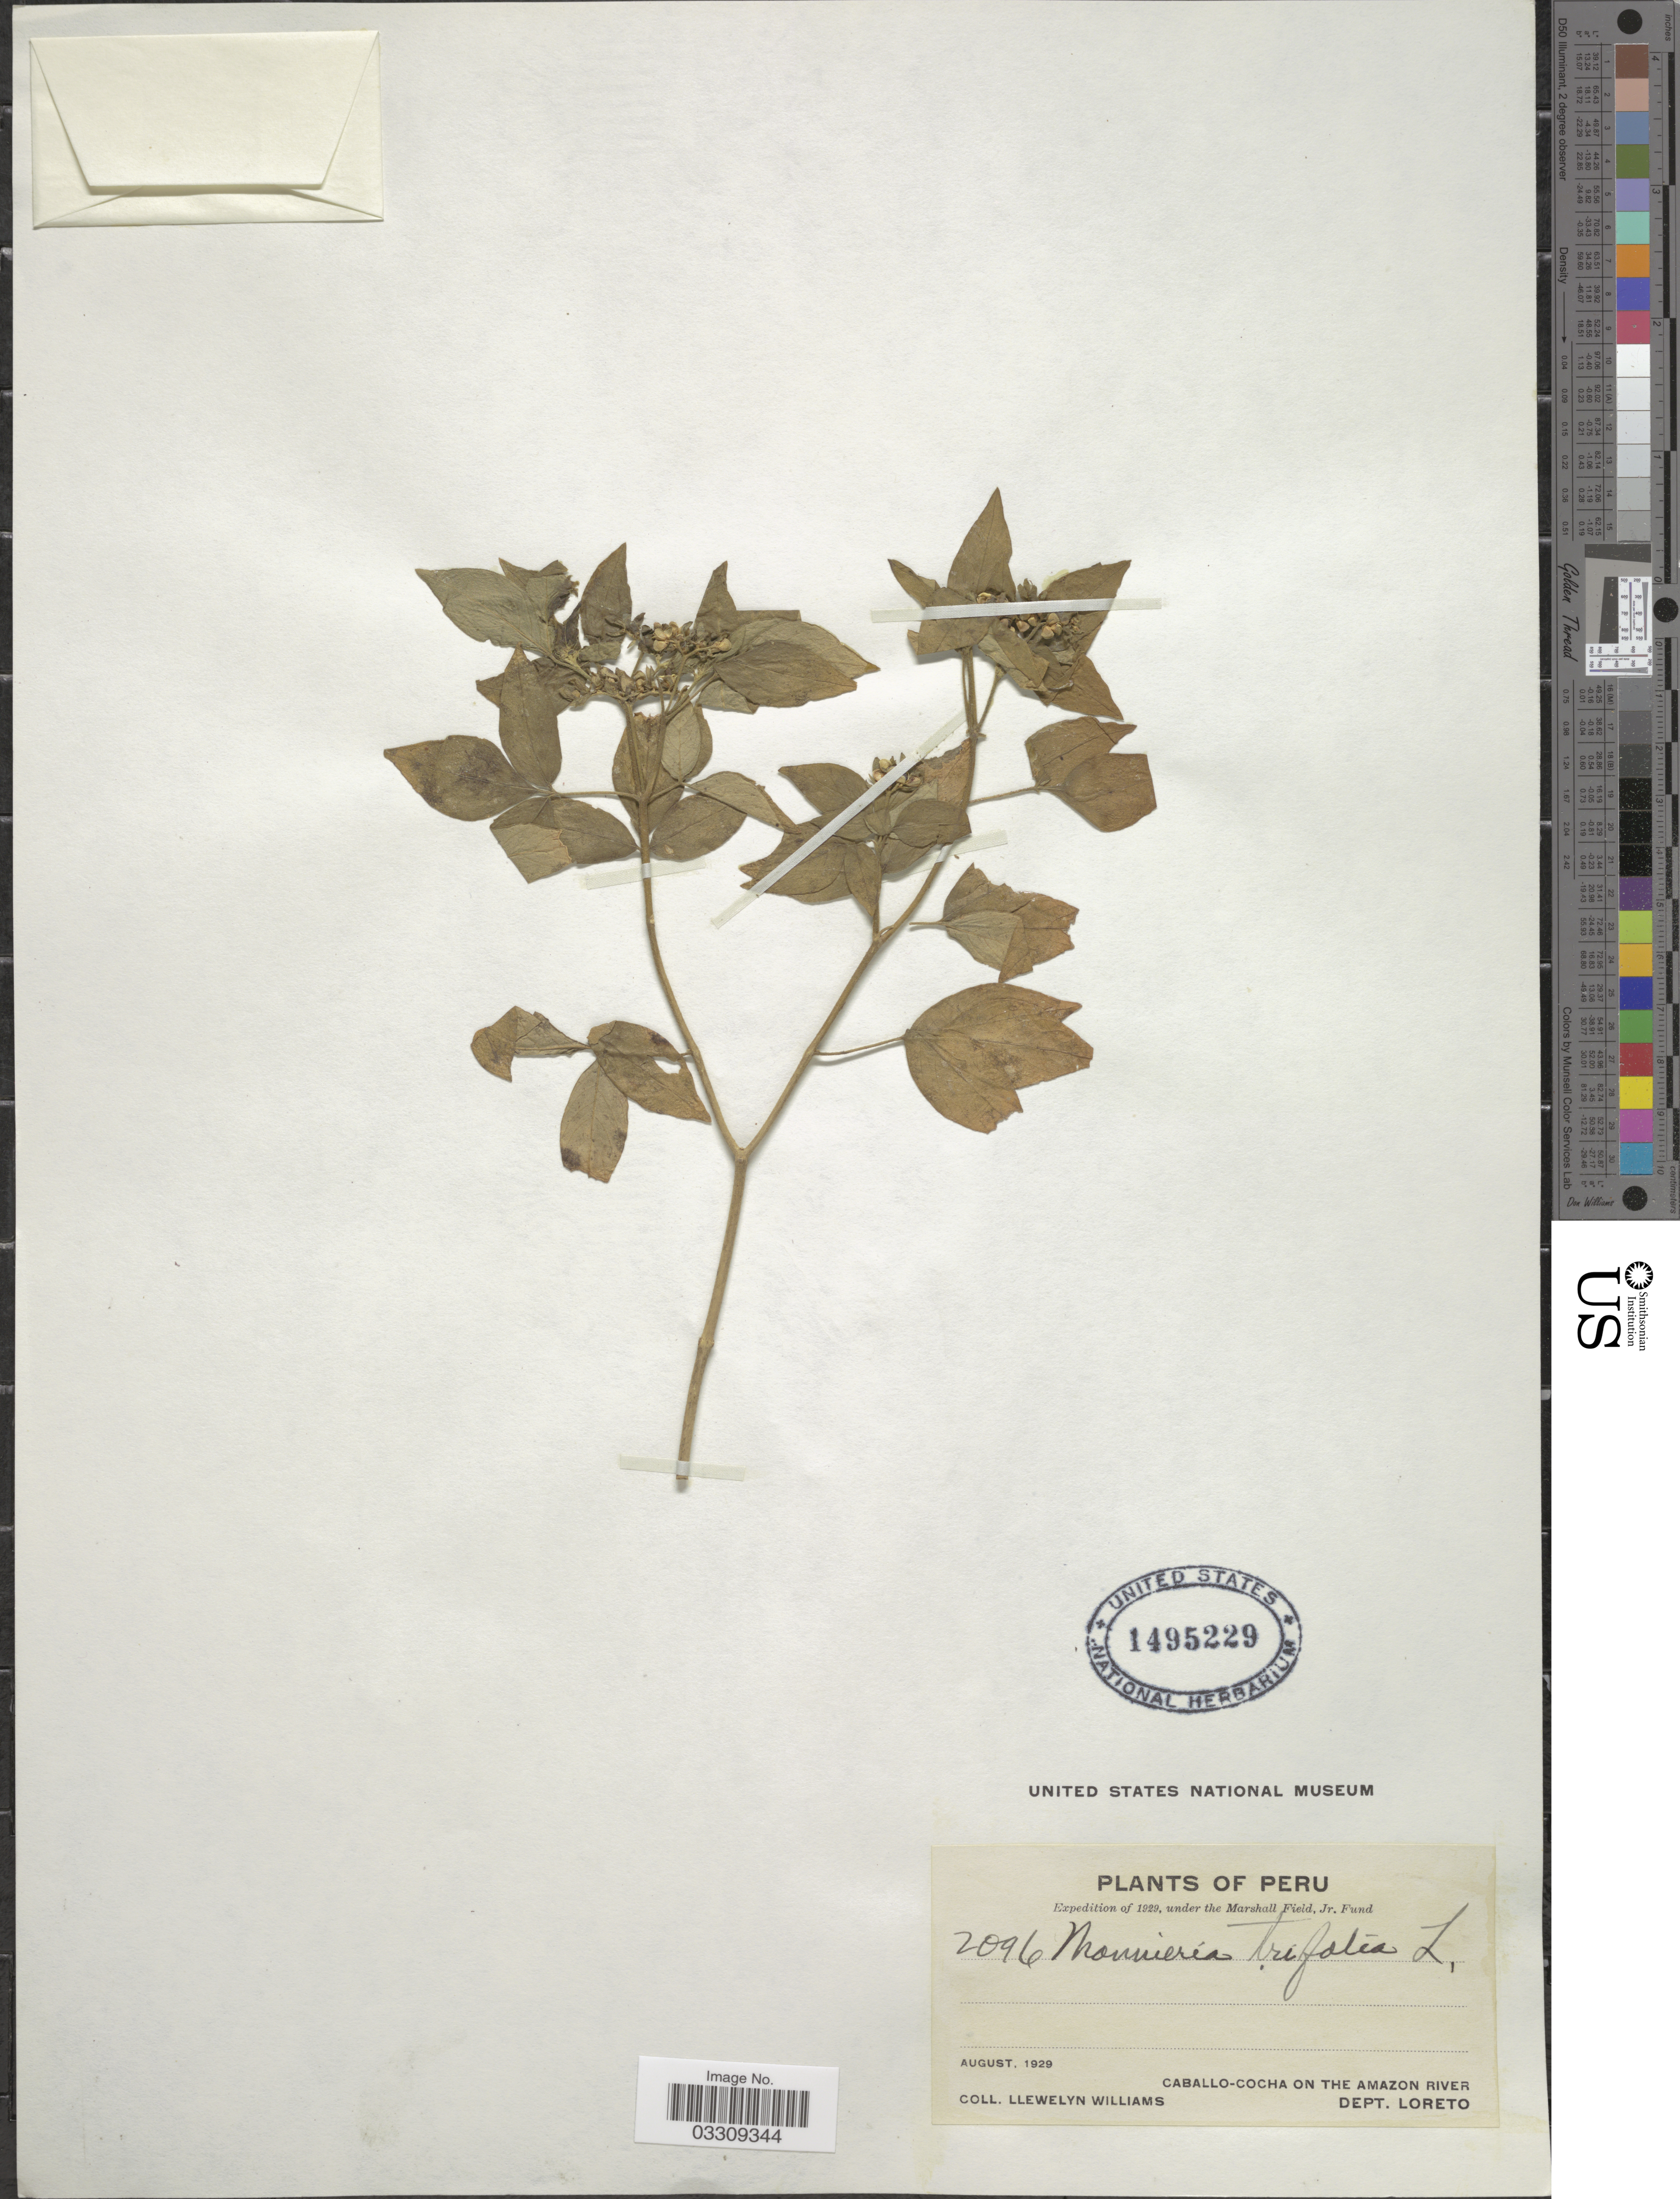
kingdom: Plantae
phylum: Tracheophyta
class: Magnoliopsida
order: Sapindales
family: Rutaceae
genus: Ertela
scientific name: Ertela trifolia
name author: (L.) Kuntze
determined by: Strong, Mark T., (BOT), Smithsonian Institution - National Museum of Natural History (UNITED STATES)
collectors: Ll. Williams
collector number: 2096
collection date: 1929-08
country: Peru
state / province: Loreto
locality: Caballo-Cocha on the Amazon River. Dept. Loreto.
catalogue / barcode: US 1495229